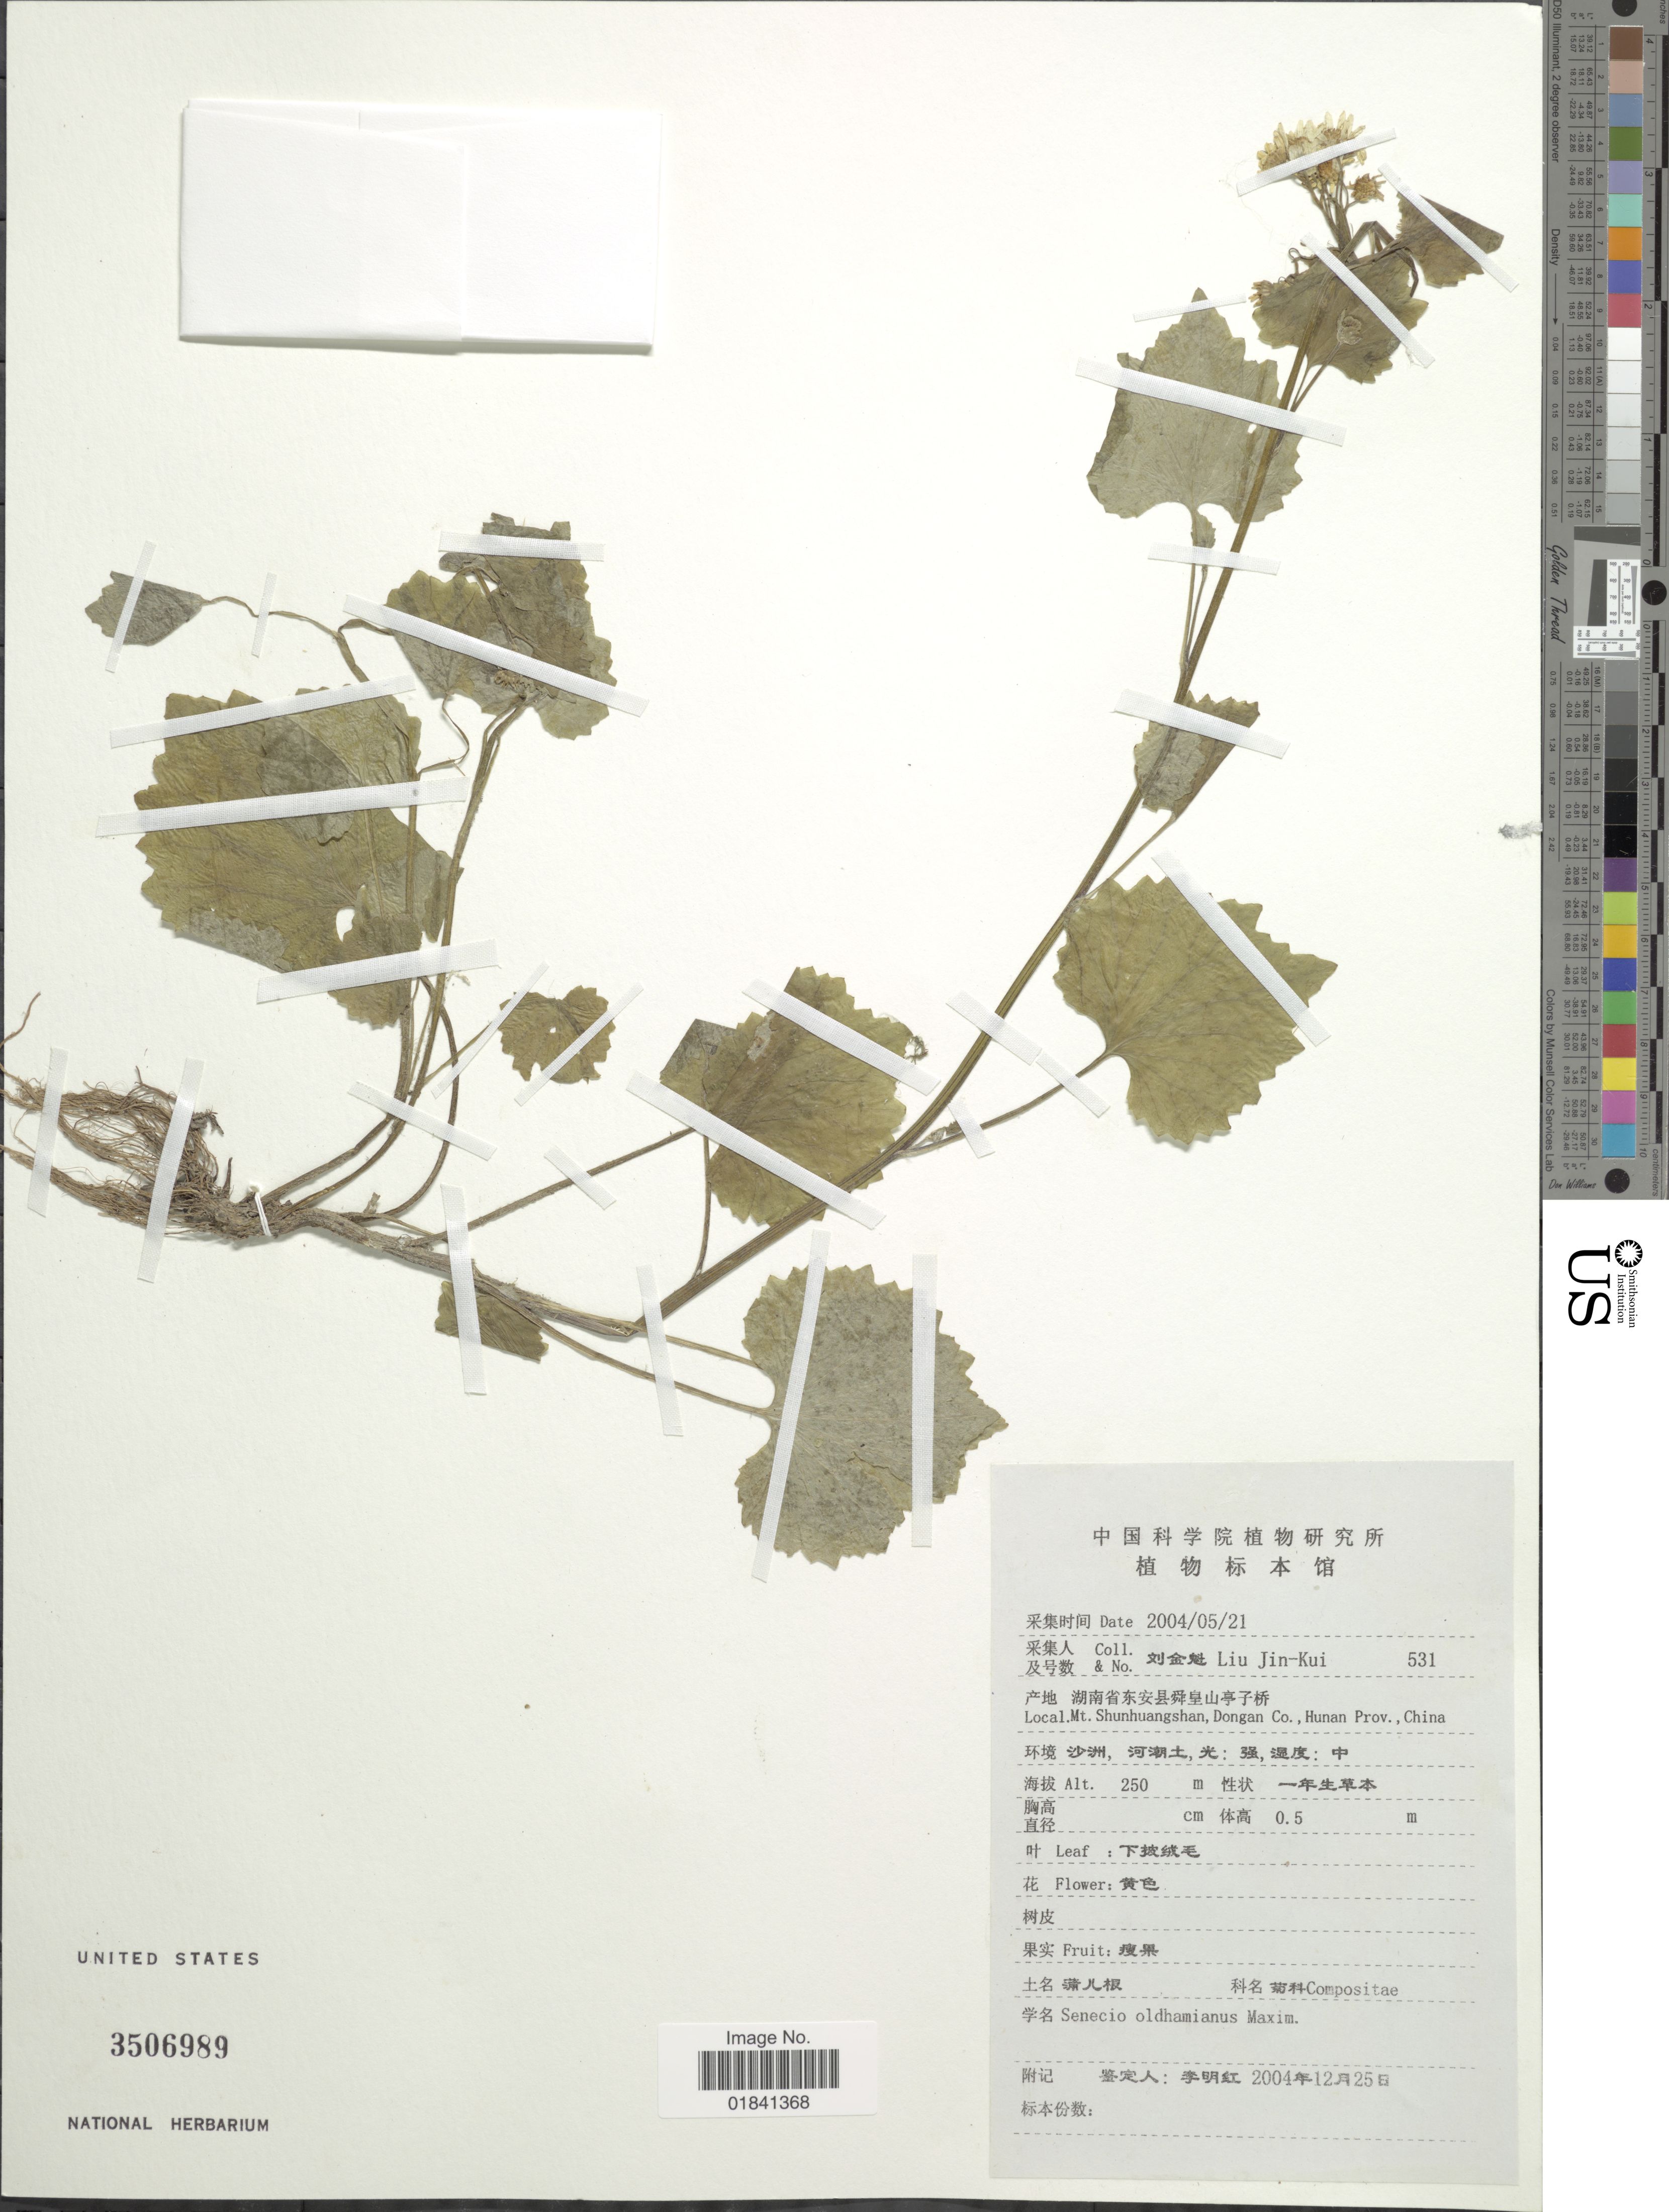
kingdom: Plantae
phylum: Tracheophyta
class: Magnoliopsida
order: Asterales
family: Asteraceae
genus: Senecio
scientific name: Senecio oldhamianus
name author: Maximowicz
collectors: Liu Jin-Kui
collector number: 531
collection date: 2004-05-21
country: China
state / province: Hunan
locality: Mt. Shunhuangshan, Dongan Co.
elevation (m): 0.5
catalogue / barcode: US 3506989